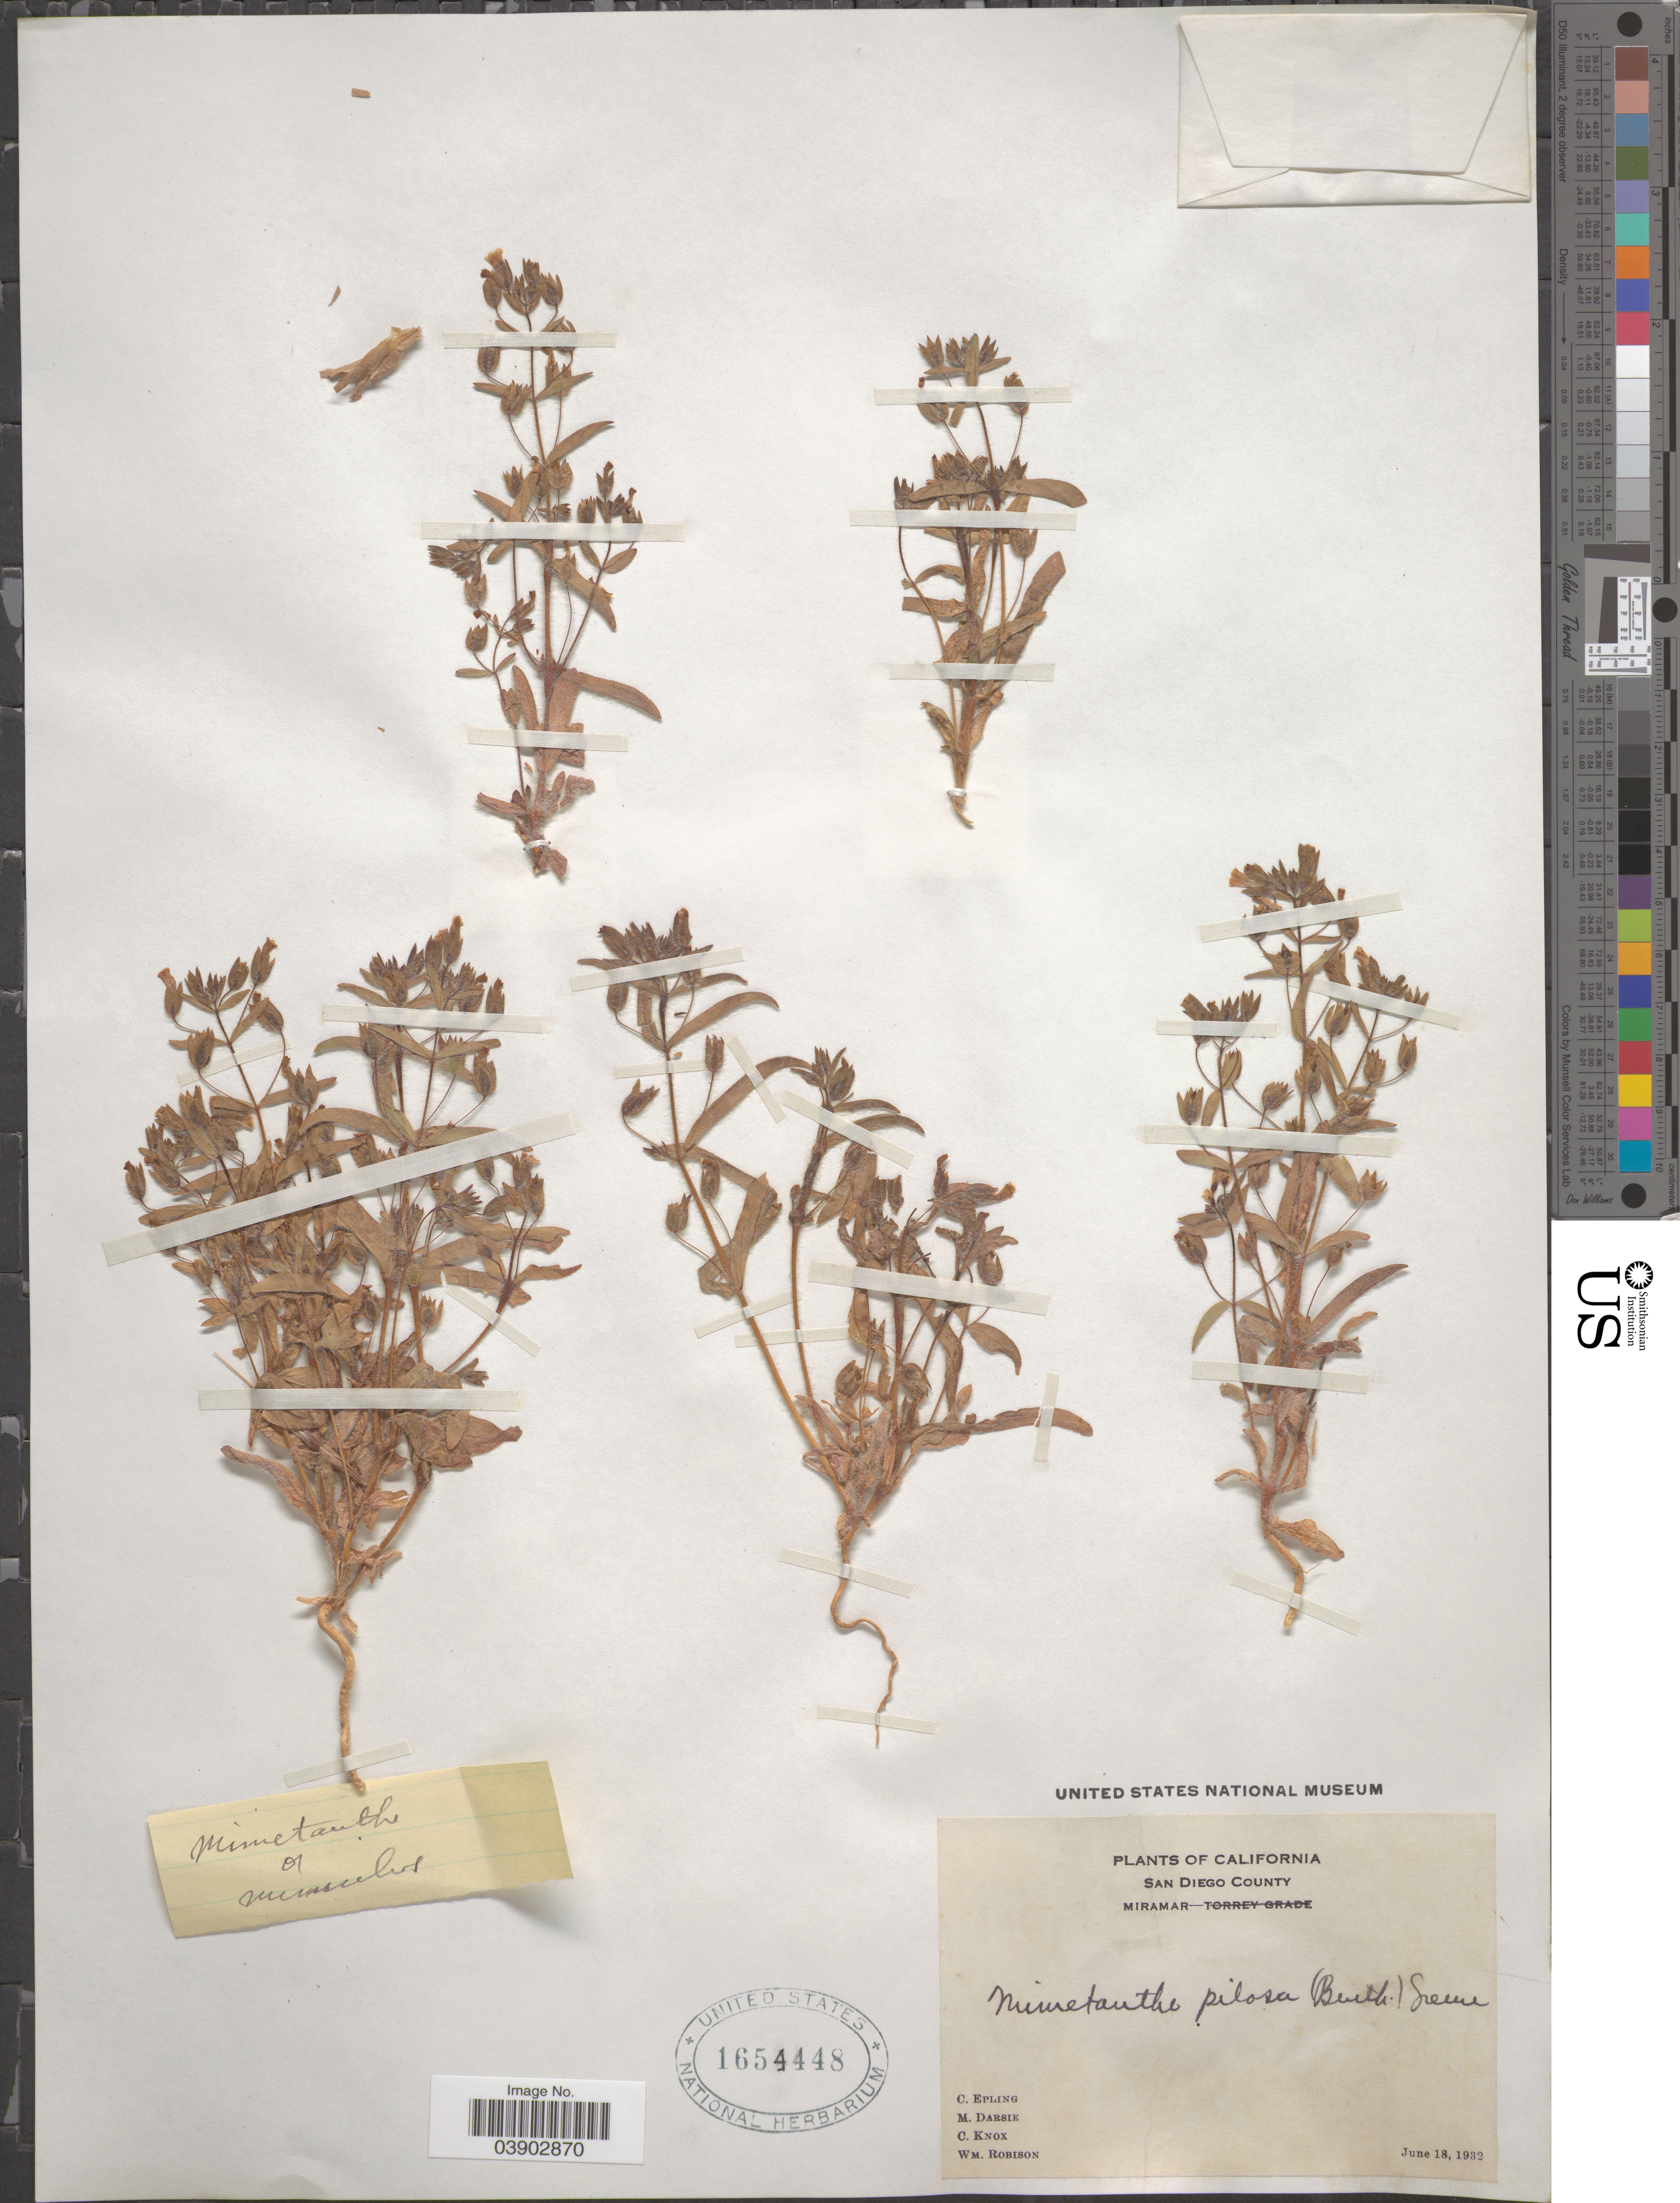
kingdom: Plantae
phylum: Tracheophyta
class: Magnoliopsida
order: Lamiales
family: Phrymaceae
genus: Mimetanthe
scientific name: Mimetanthe pilosa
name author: (Benth.) Greene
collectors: C. C. Epling, M. Darsie, C. Knox & W. Robison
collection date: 1932-06-18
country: United States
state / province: California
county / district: San Diego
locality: San Diego County. Miramar.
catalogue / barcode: US 1654448